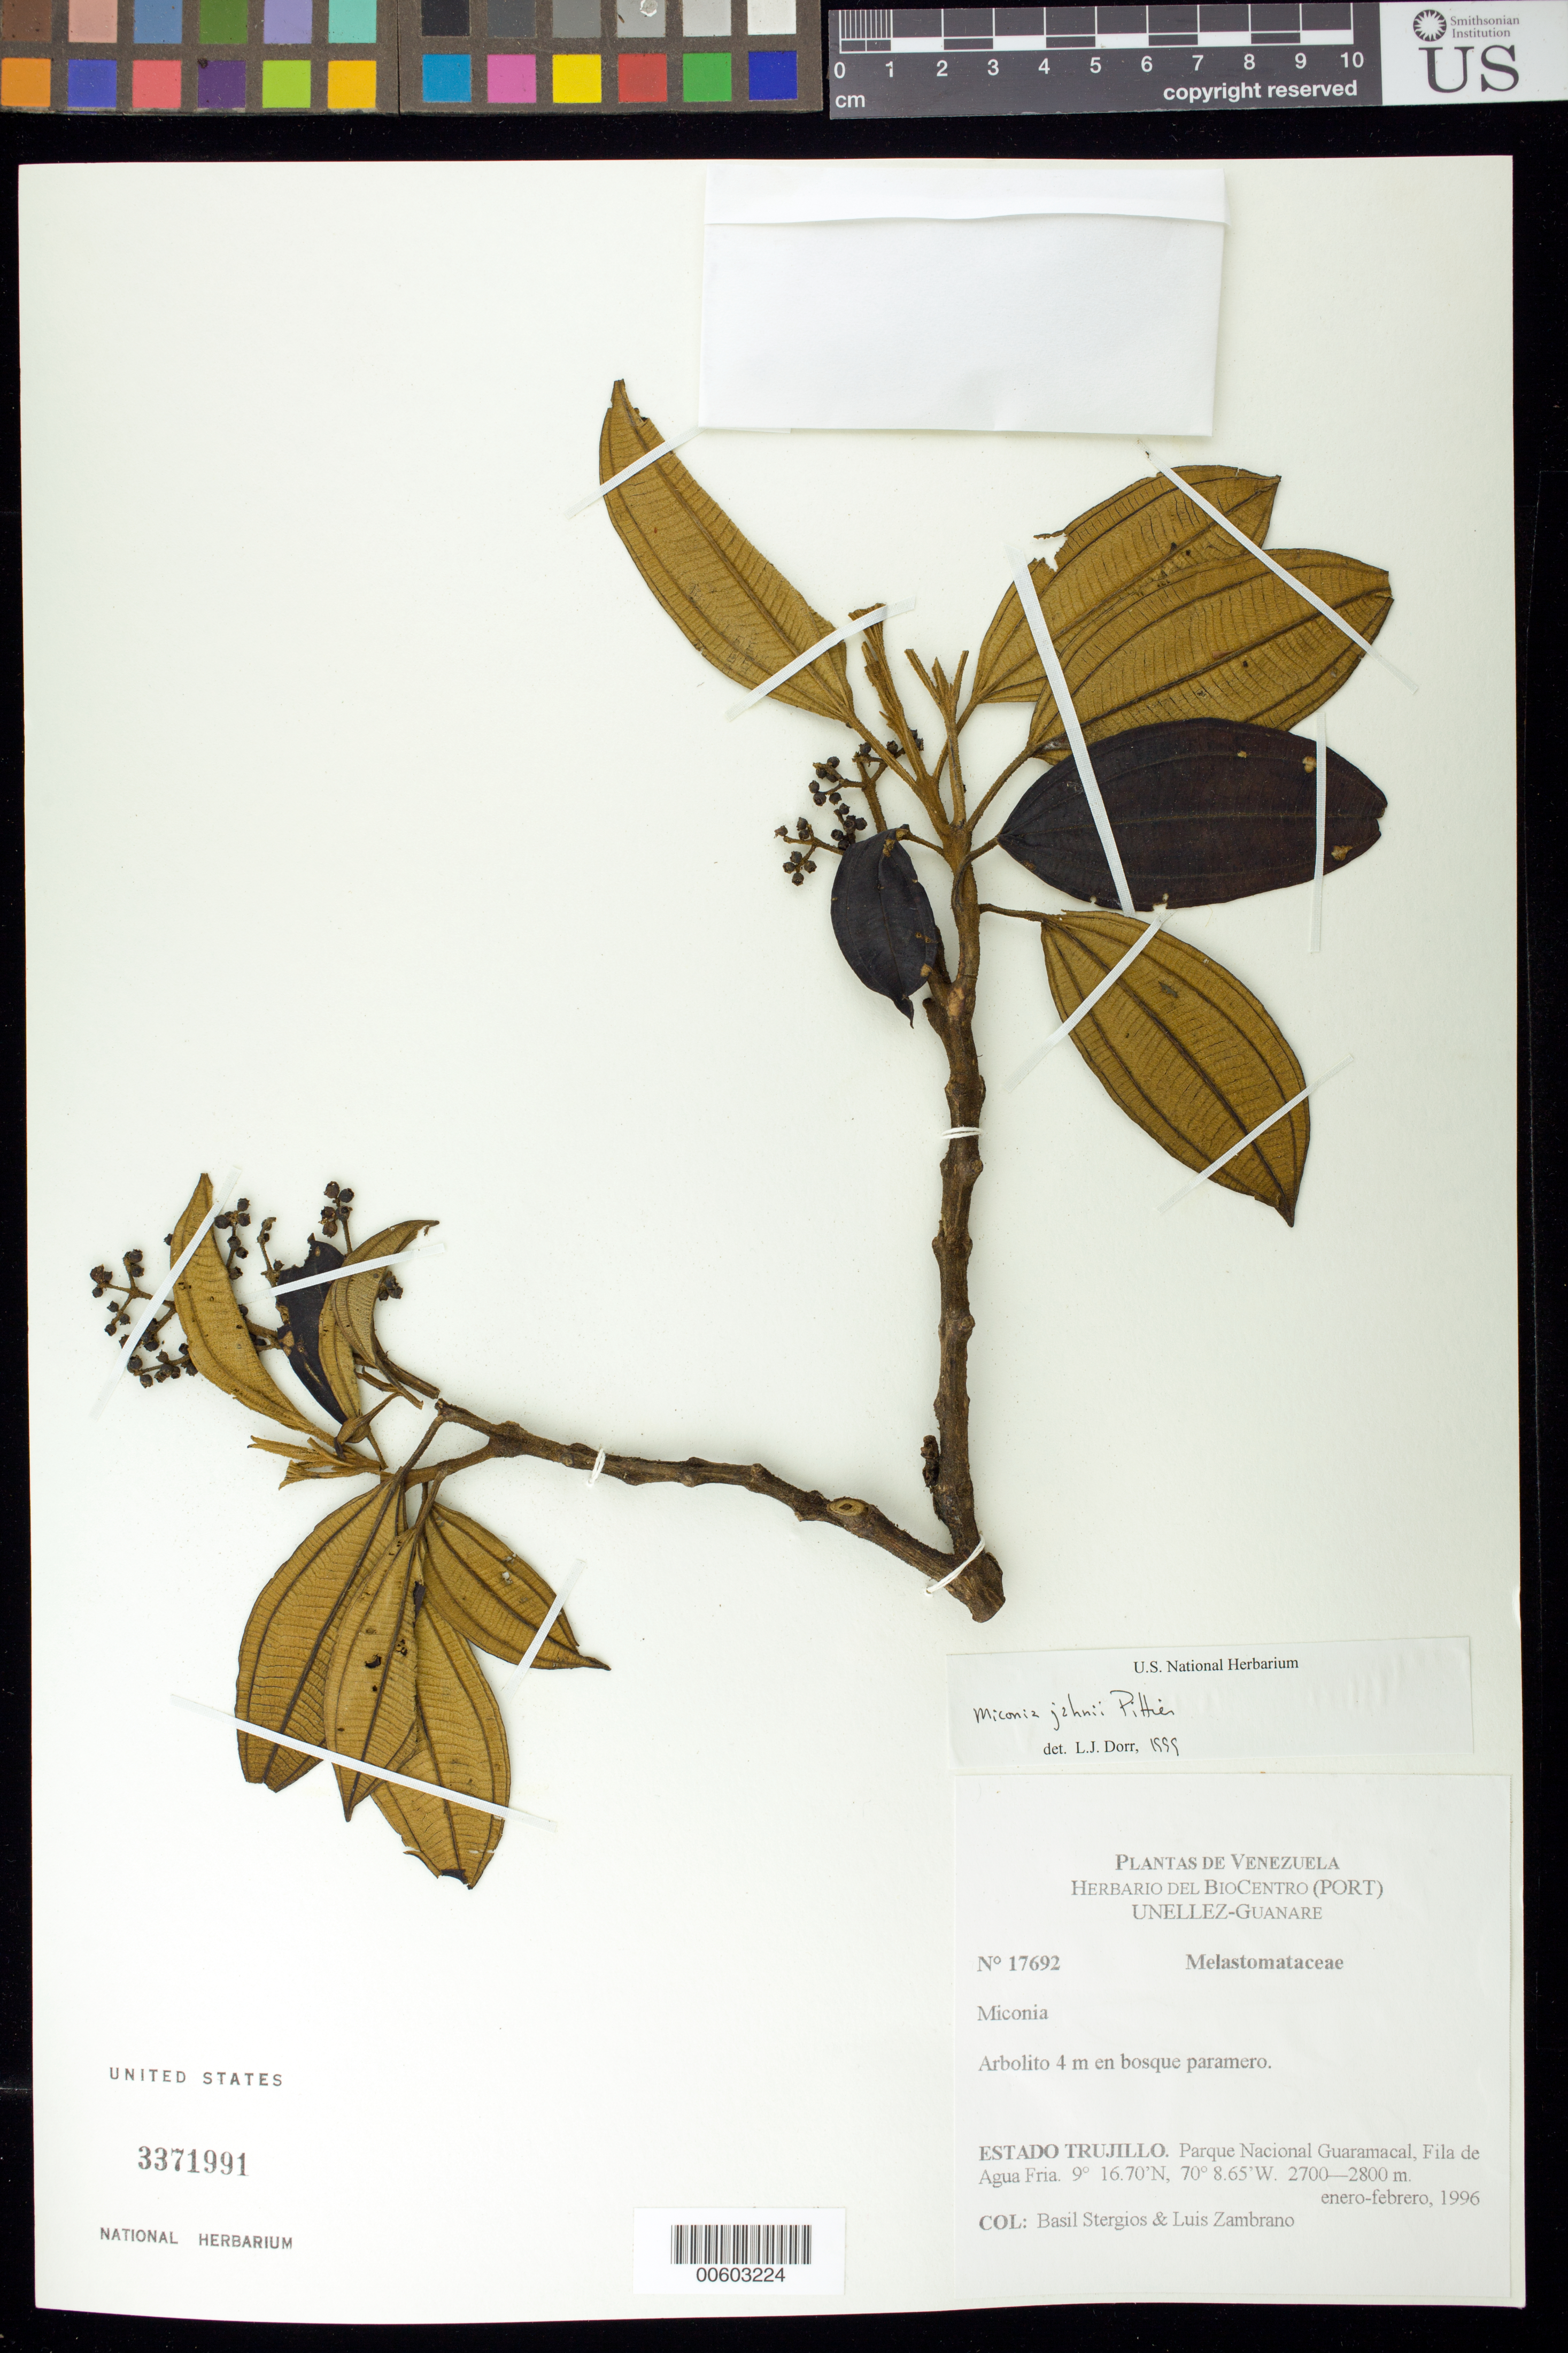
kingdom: Plantae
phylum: Tracheophyta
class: Magnoliopsida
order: Myrtales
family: Melastomataceae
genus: Miconia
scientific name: Miconia jahnii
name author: Pittier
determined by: Dorr, L. J., (BOT), Smithsonian Institution - National Museum of Natural History (UNITED STATES)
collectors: B. G. Stergios & L. Zambrano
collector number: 17692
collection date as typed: Jan 1996 to -- Feb 1996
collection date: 1996-01/1996-02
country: Venezuela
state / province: Trujillo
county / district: Boconó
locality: Parque Nacional Guaramacal, Fila de Agua Fria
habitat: Bosque paramero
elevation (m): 2700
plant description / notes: PORT, US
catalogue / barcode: US 3371991